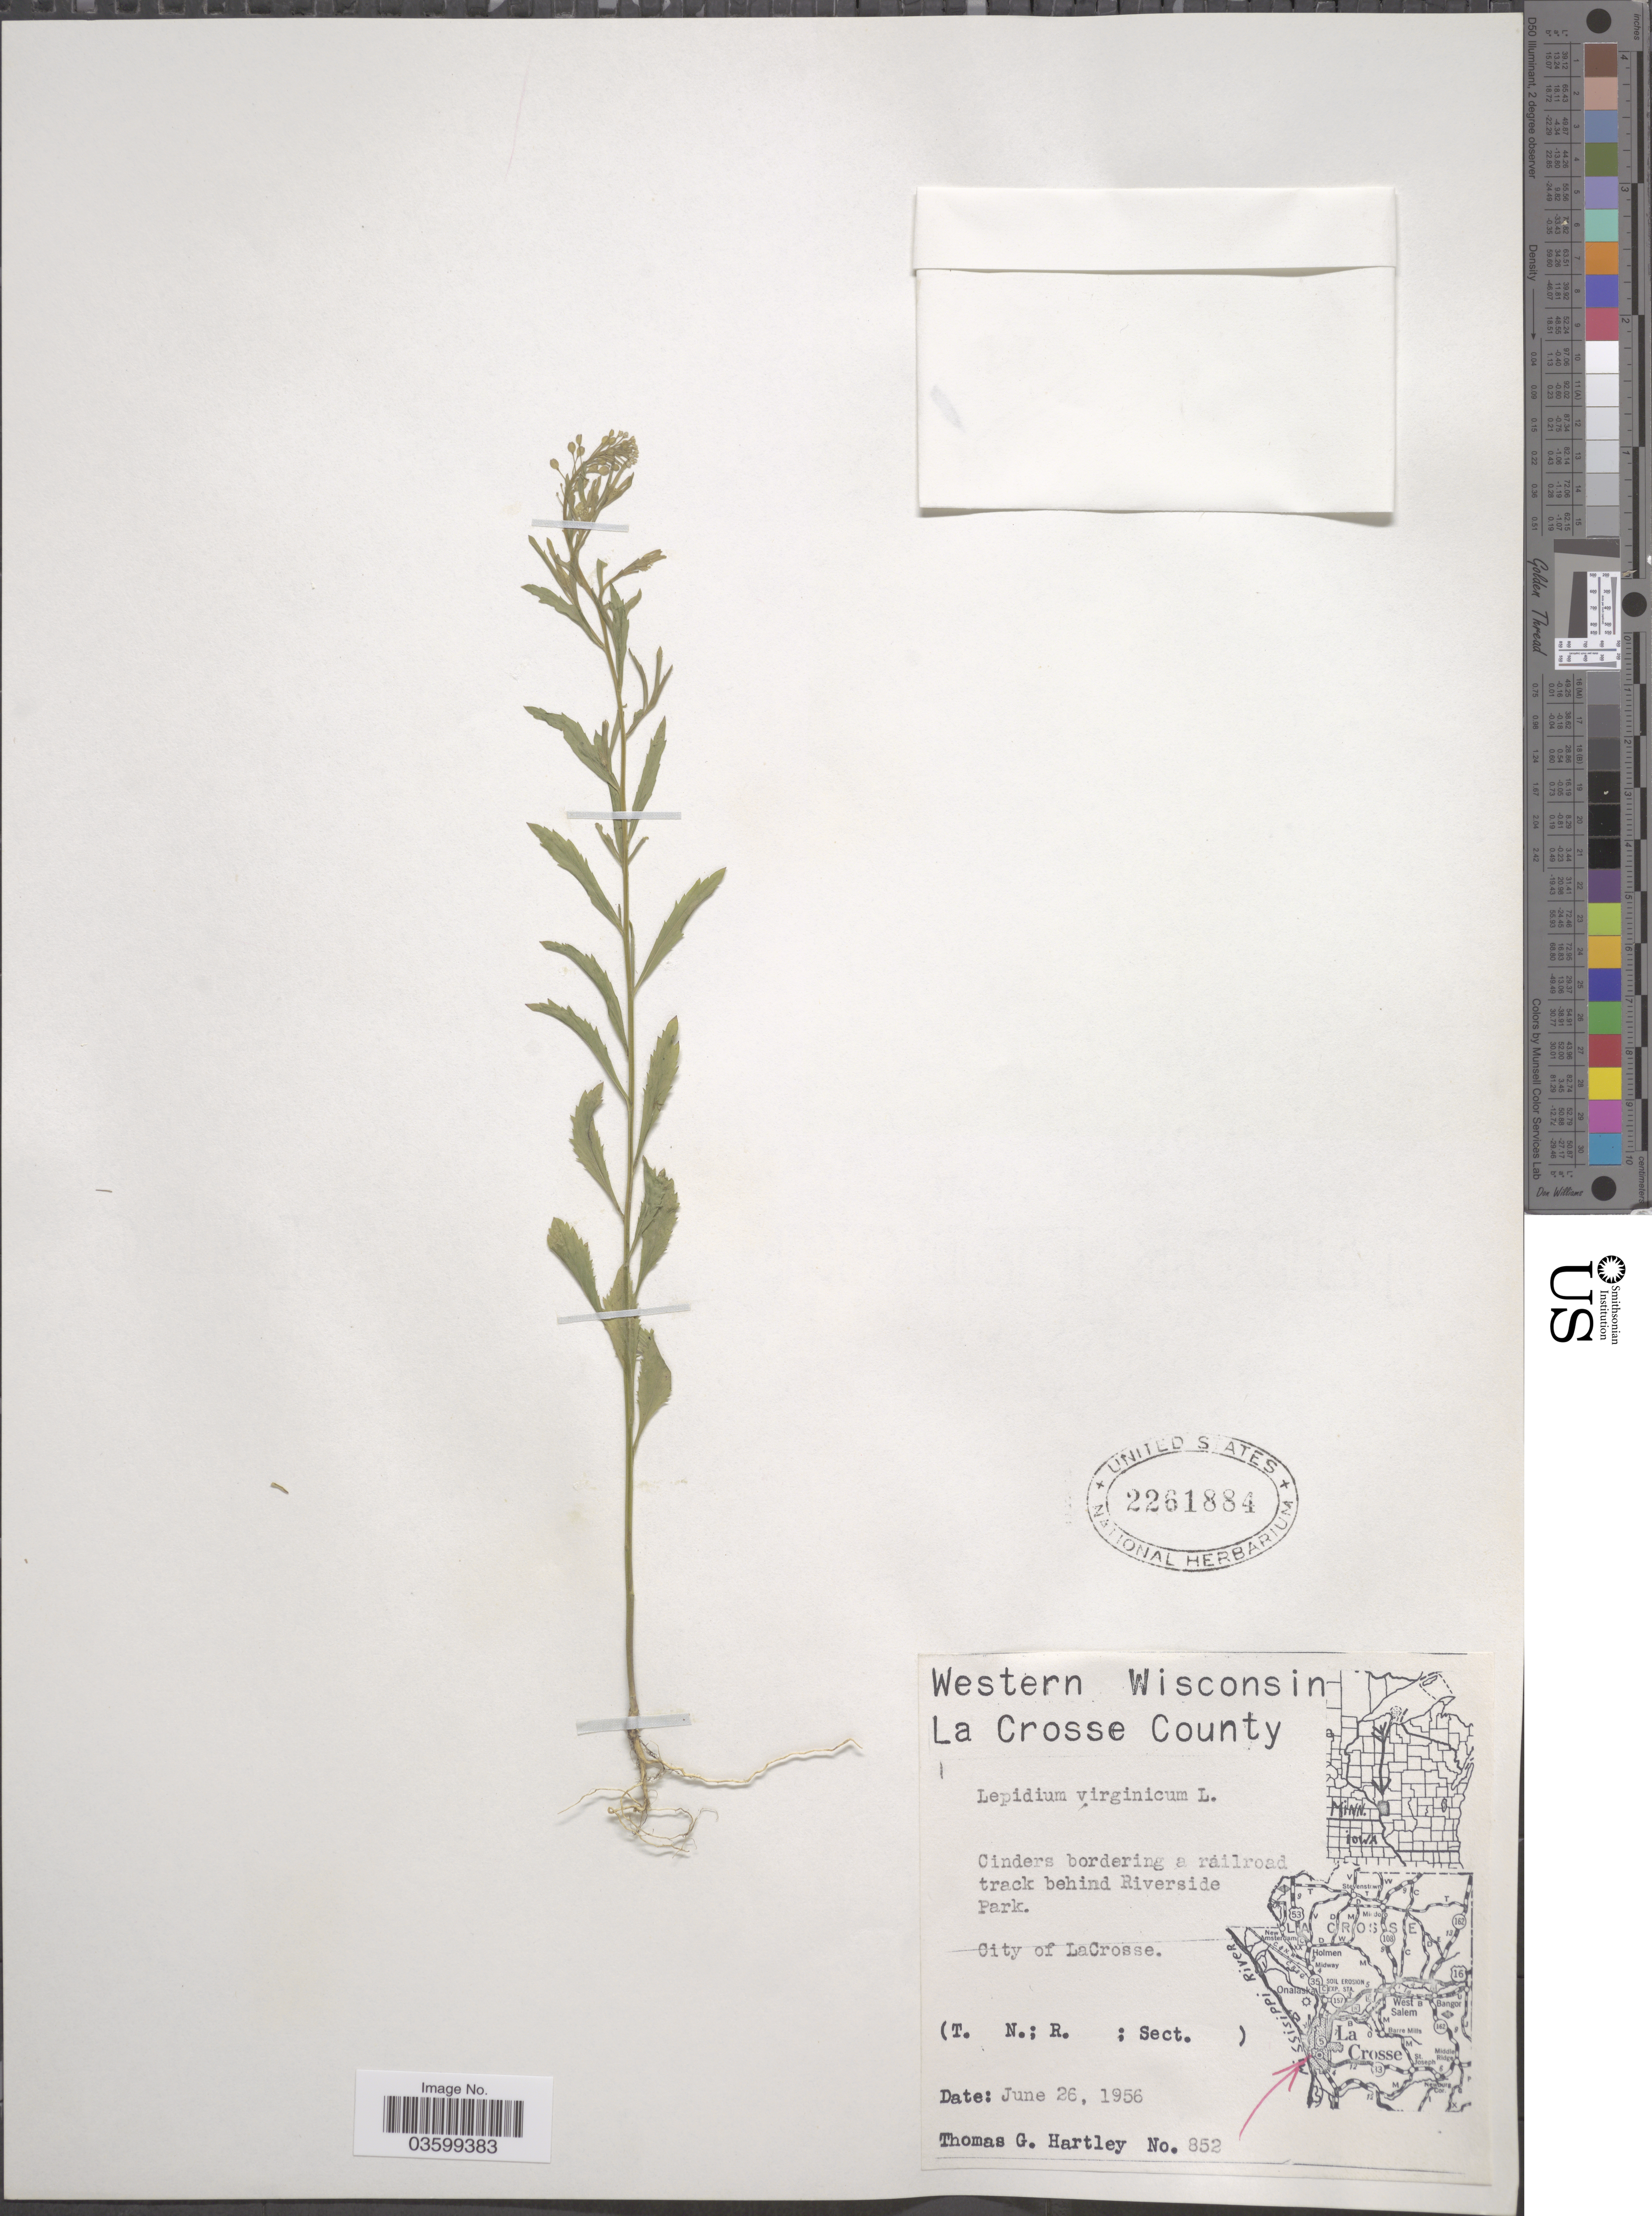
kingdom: Plantae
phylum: Tracheophyta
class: Magnoliopsida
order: Brassicales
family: Brassicaceae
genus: Lepidium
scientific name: Lepidium virginicum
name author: L.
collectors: T. G. Hartley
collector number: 852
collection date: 1956-06-26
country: United States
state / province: Wisconsin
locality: Western Wisconsin. La Crosse County. Cinders bordering a railroad track behind Riverside Park. City of LaCrosse.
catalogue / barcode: US 2261884